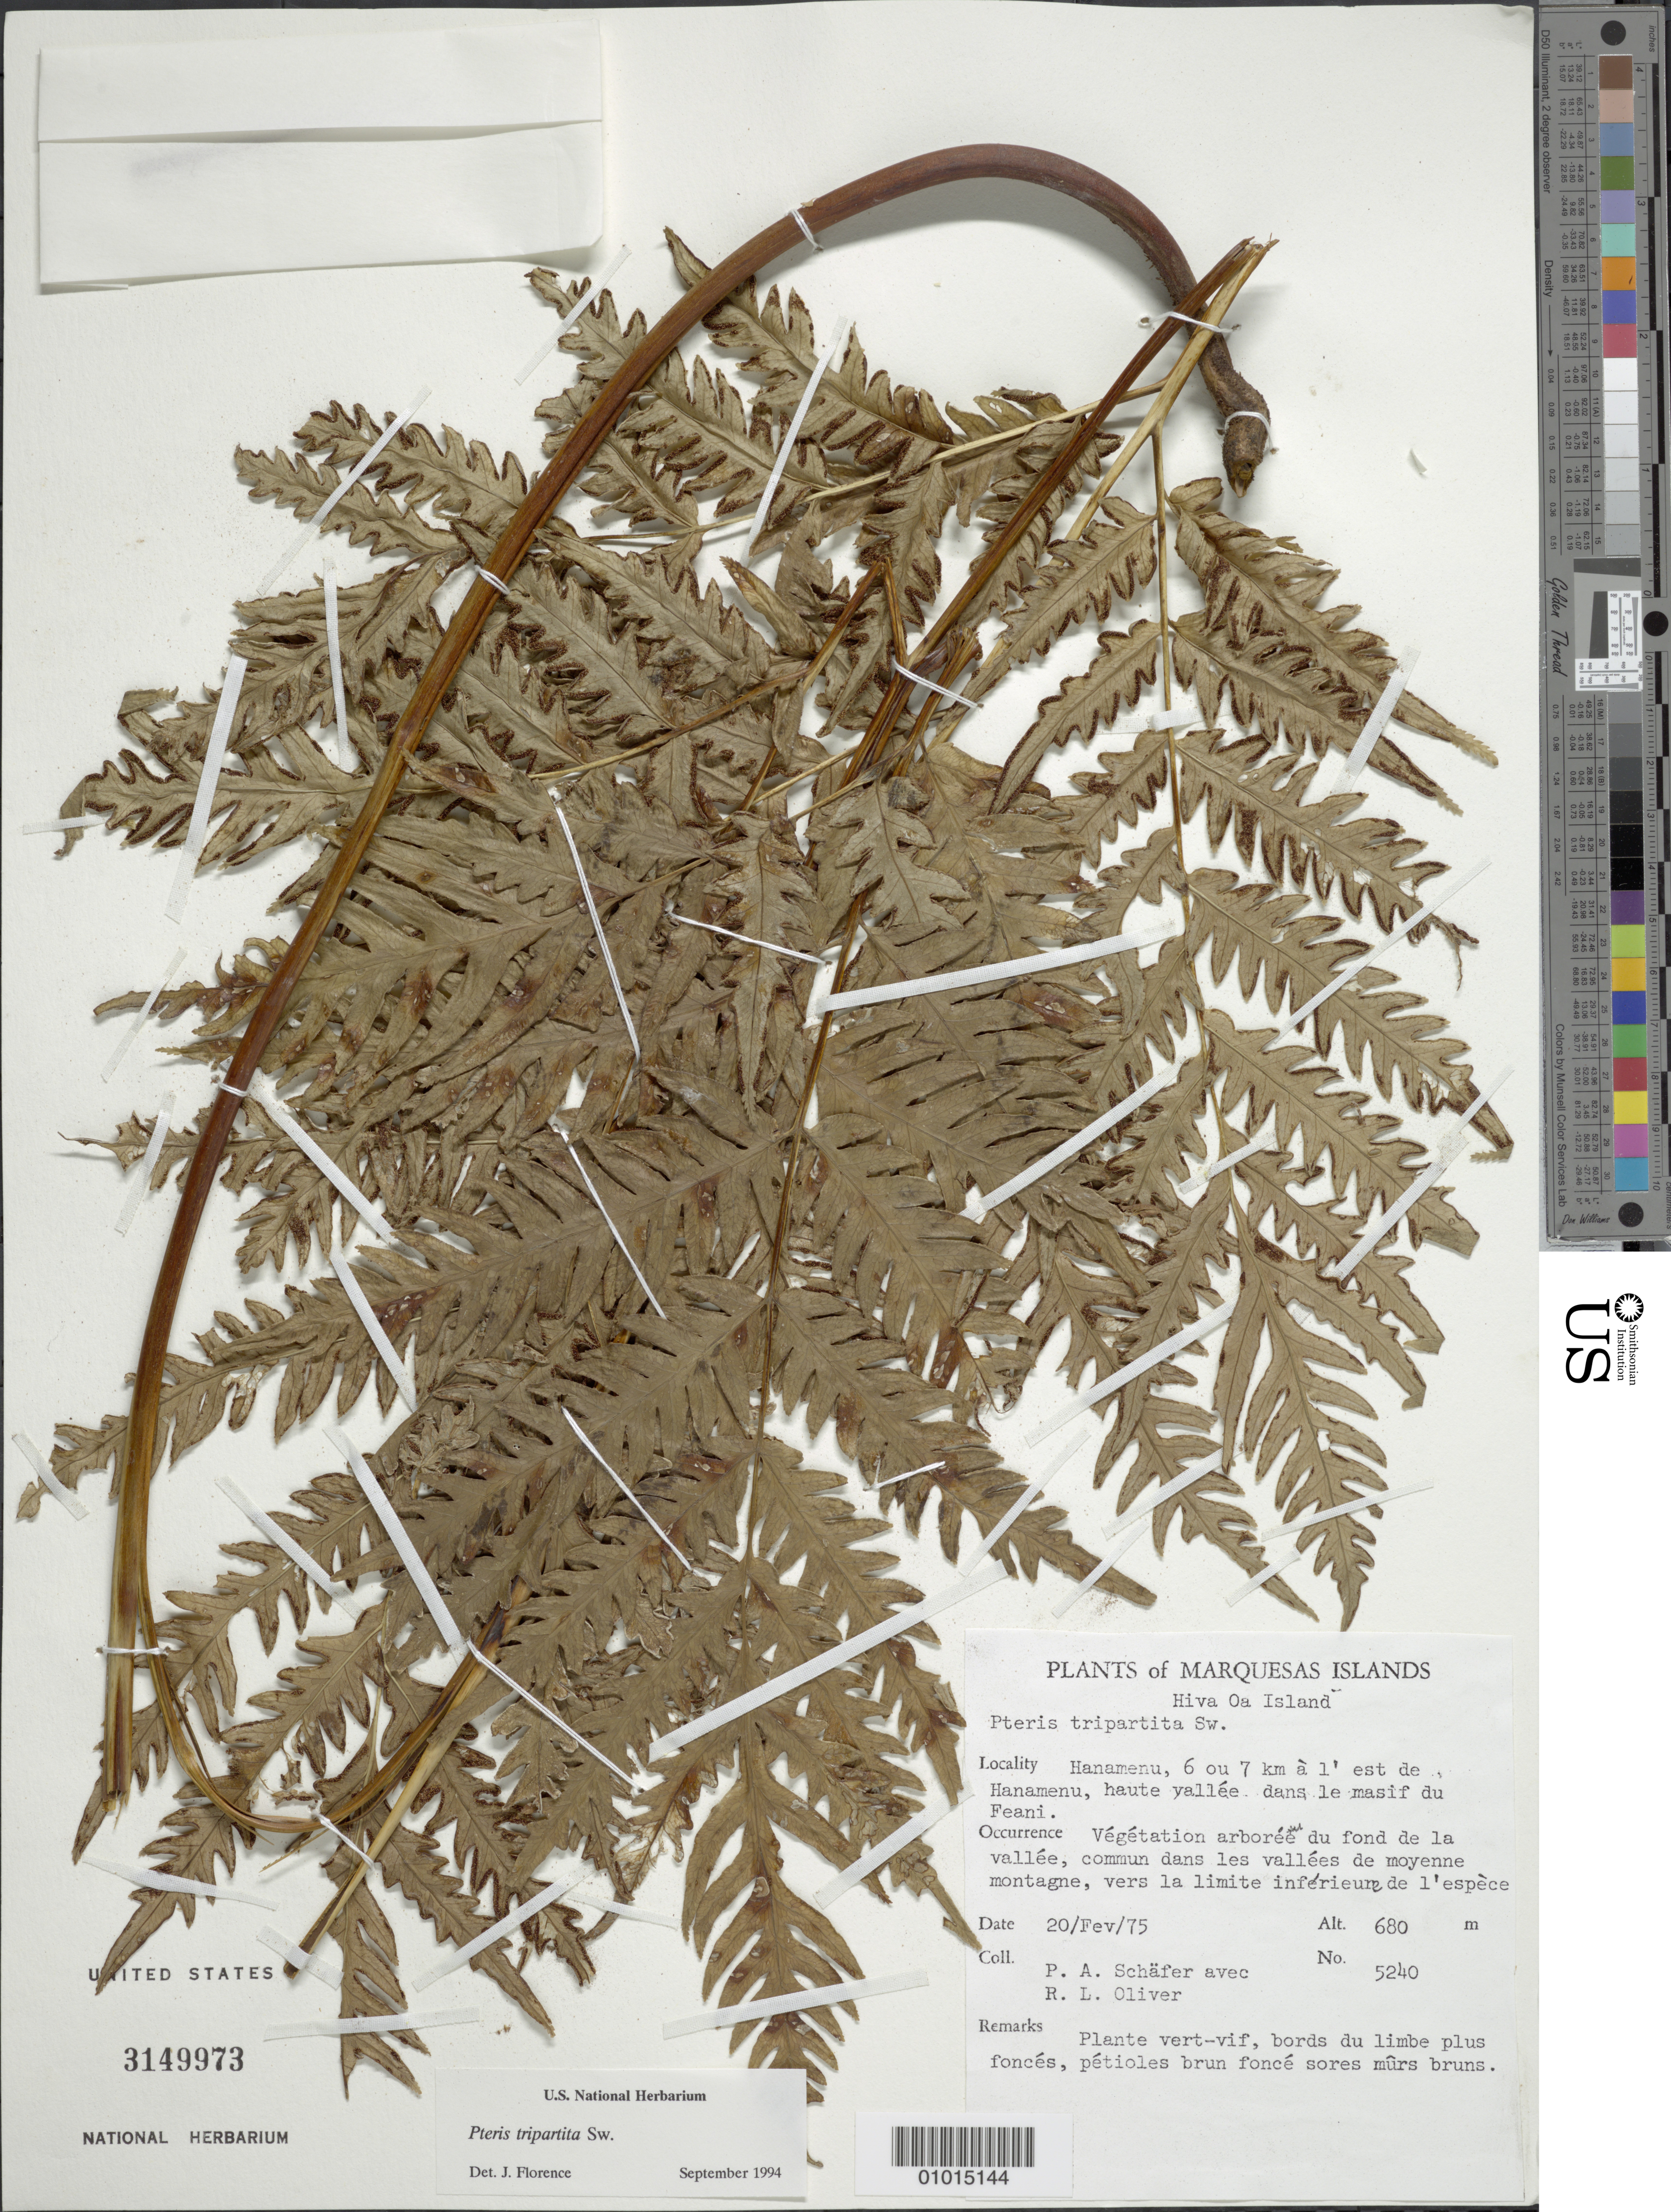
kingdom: Plantae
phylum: Tracheophyta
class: Polypodiopsida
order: Polypodiales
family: Pteridaceae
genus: Pteris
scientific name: Pteris comans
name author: G. Forst.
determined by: Florence, J.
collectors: P. A. Schäfer & R. L. Oliver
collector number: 5240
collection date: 1975-02-20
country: French Polynesia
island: Hiva Oa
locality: Hanamenu, 6 ou 7 km à l' est de Hanamenu, haute yallée dans le masif du Feani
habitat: Végétation arborée du fond de la vallée, commun dans les vallées de moyenne montagne, vers la limite inférieure de l'espèce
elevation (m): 680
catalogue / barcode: US 3149973